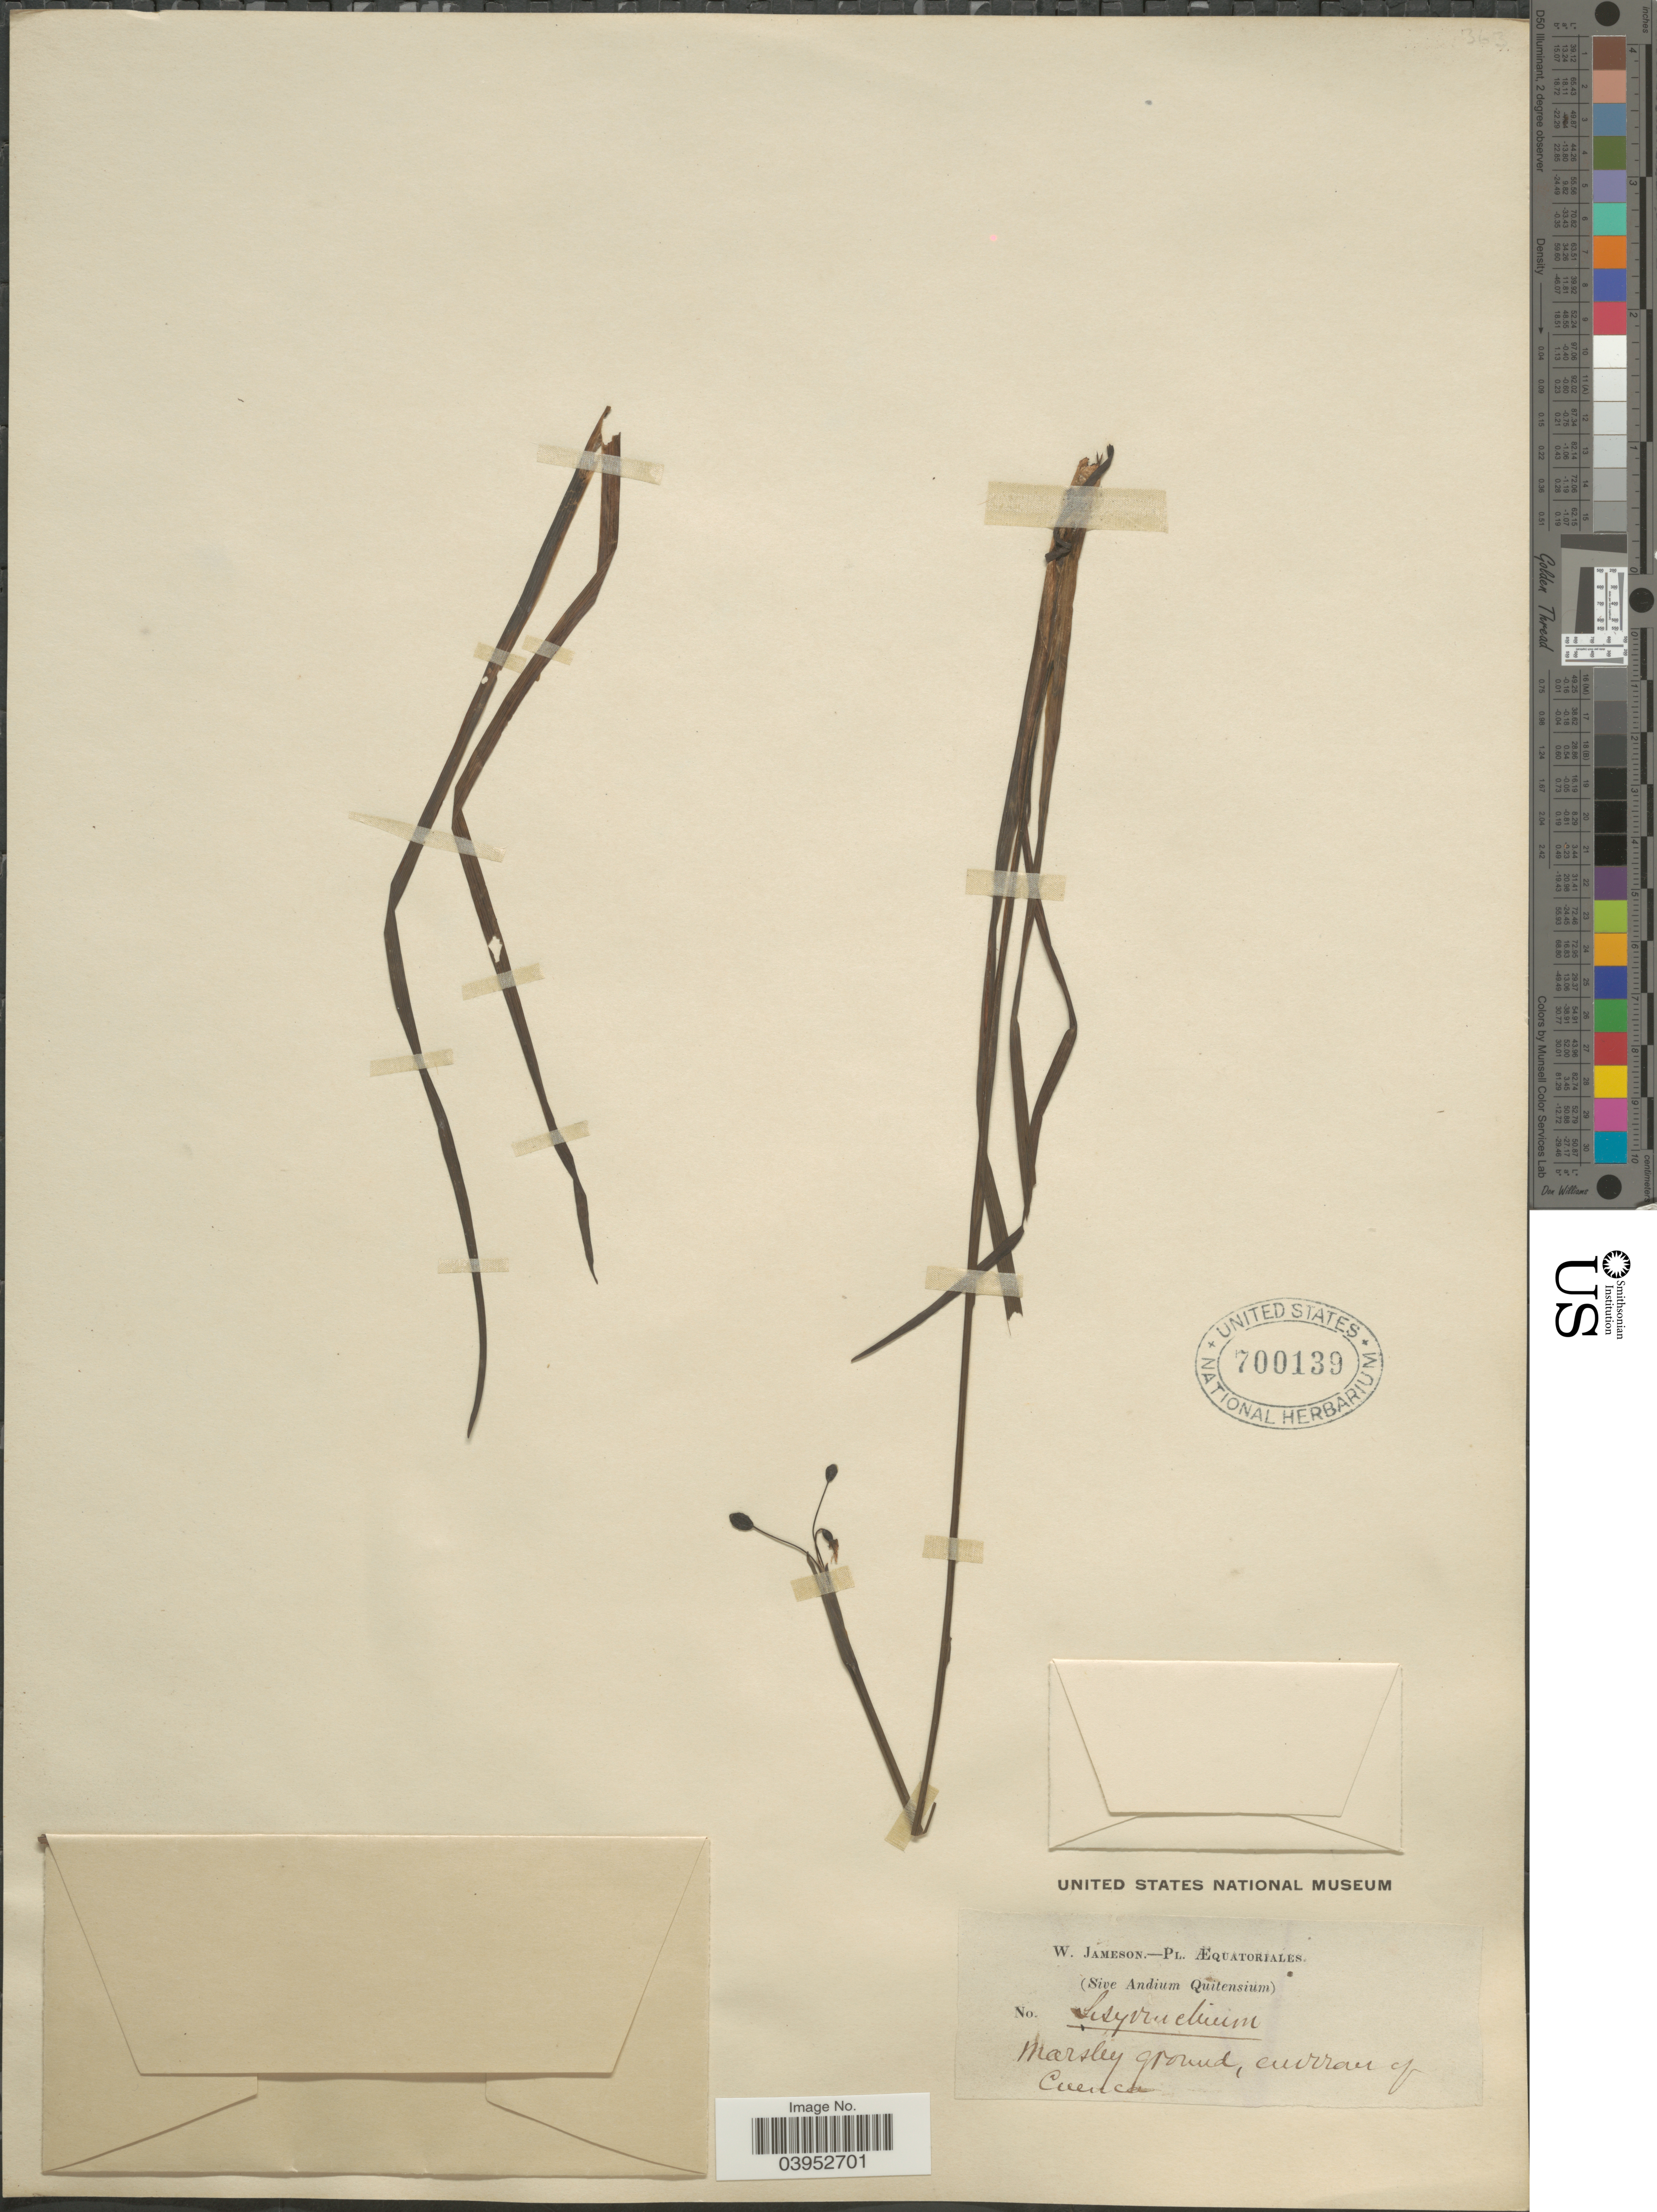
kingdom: Plantae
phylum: Tracheophyta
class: Liliopsida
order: Asparagales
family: Iridaceae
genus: Sisyrinchium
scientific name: Sisyrinchium sp.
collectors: W. Jameson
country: Ecuador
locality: Sive Andium Quitensium. Environs of Cuenca.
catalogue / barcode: US 700139